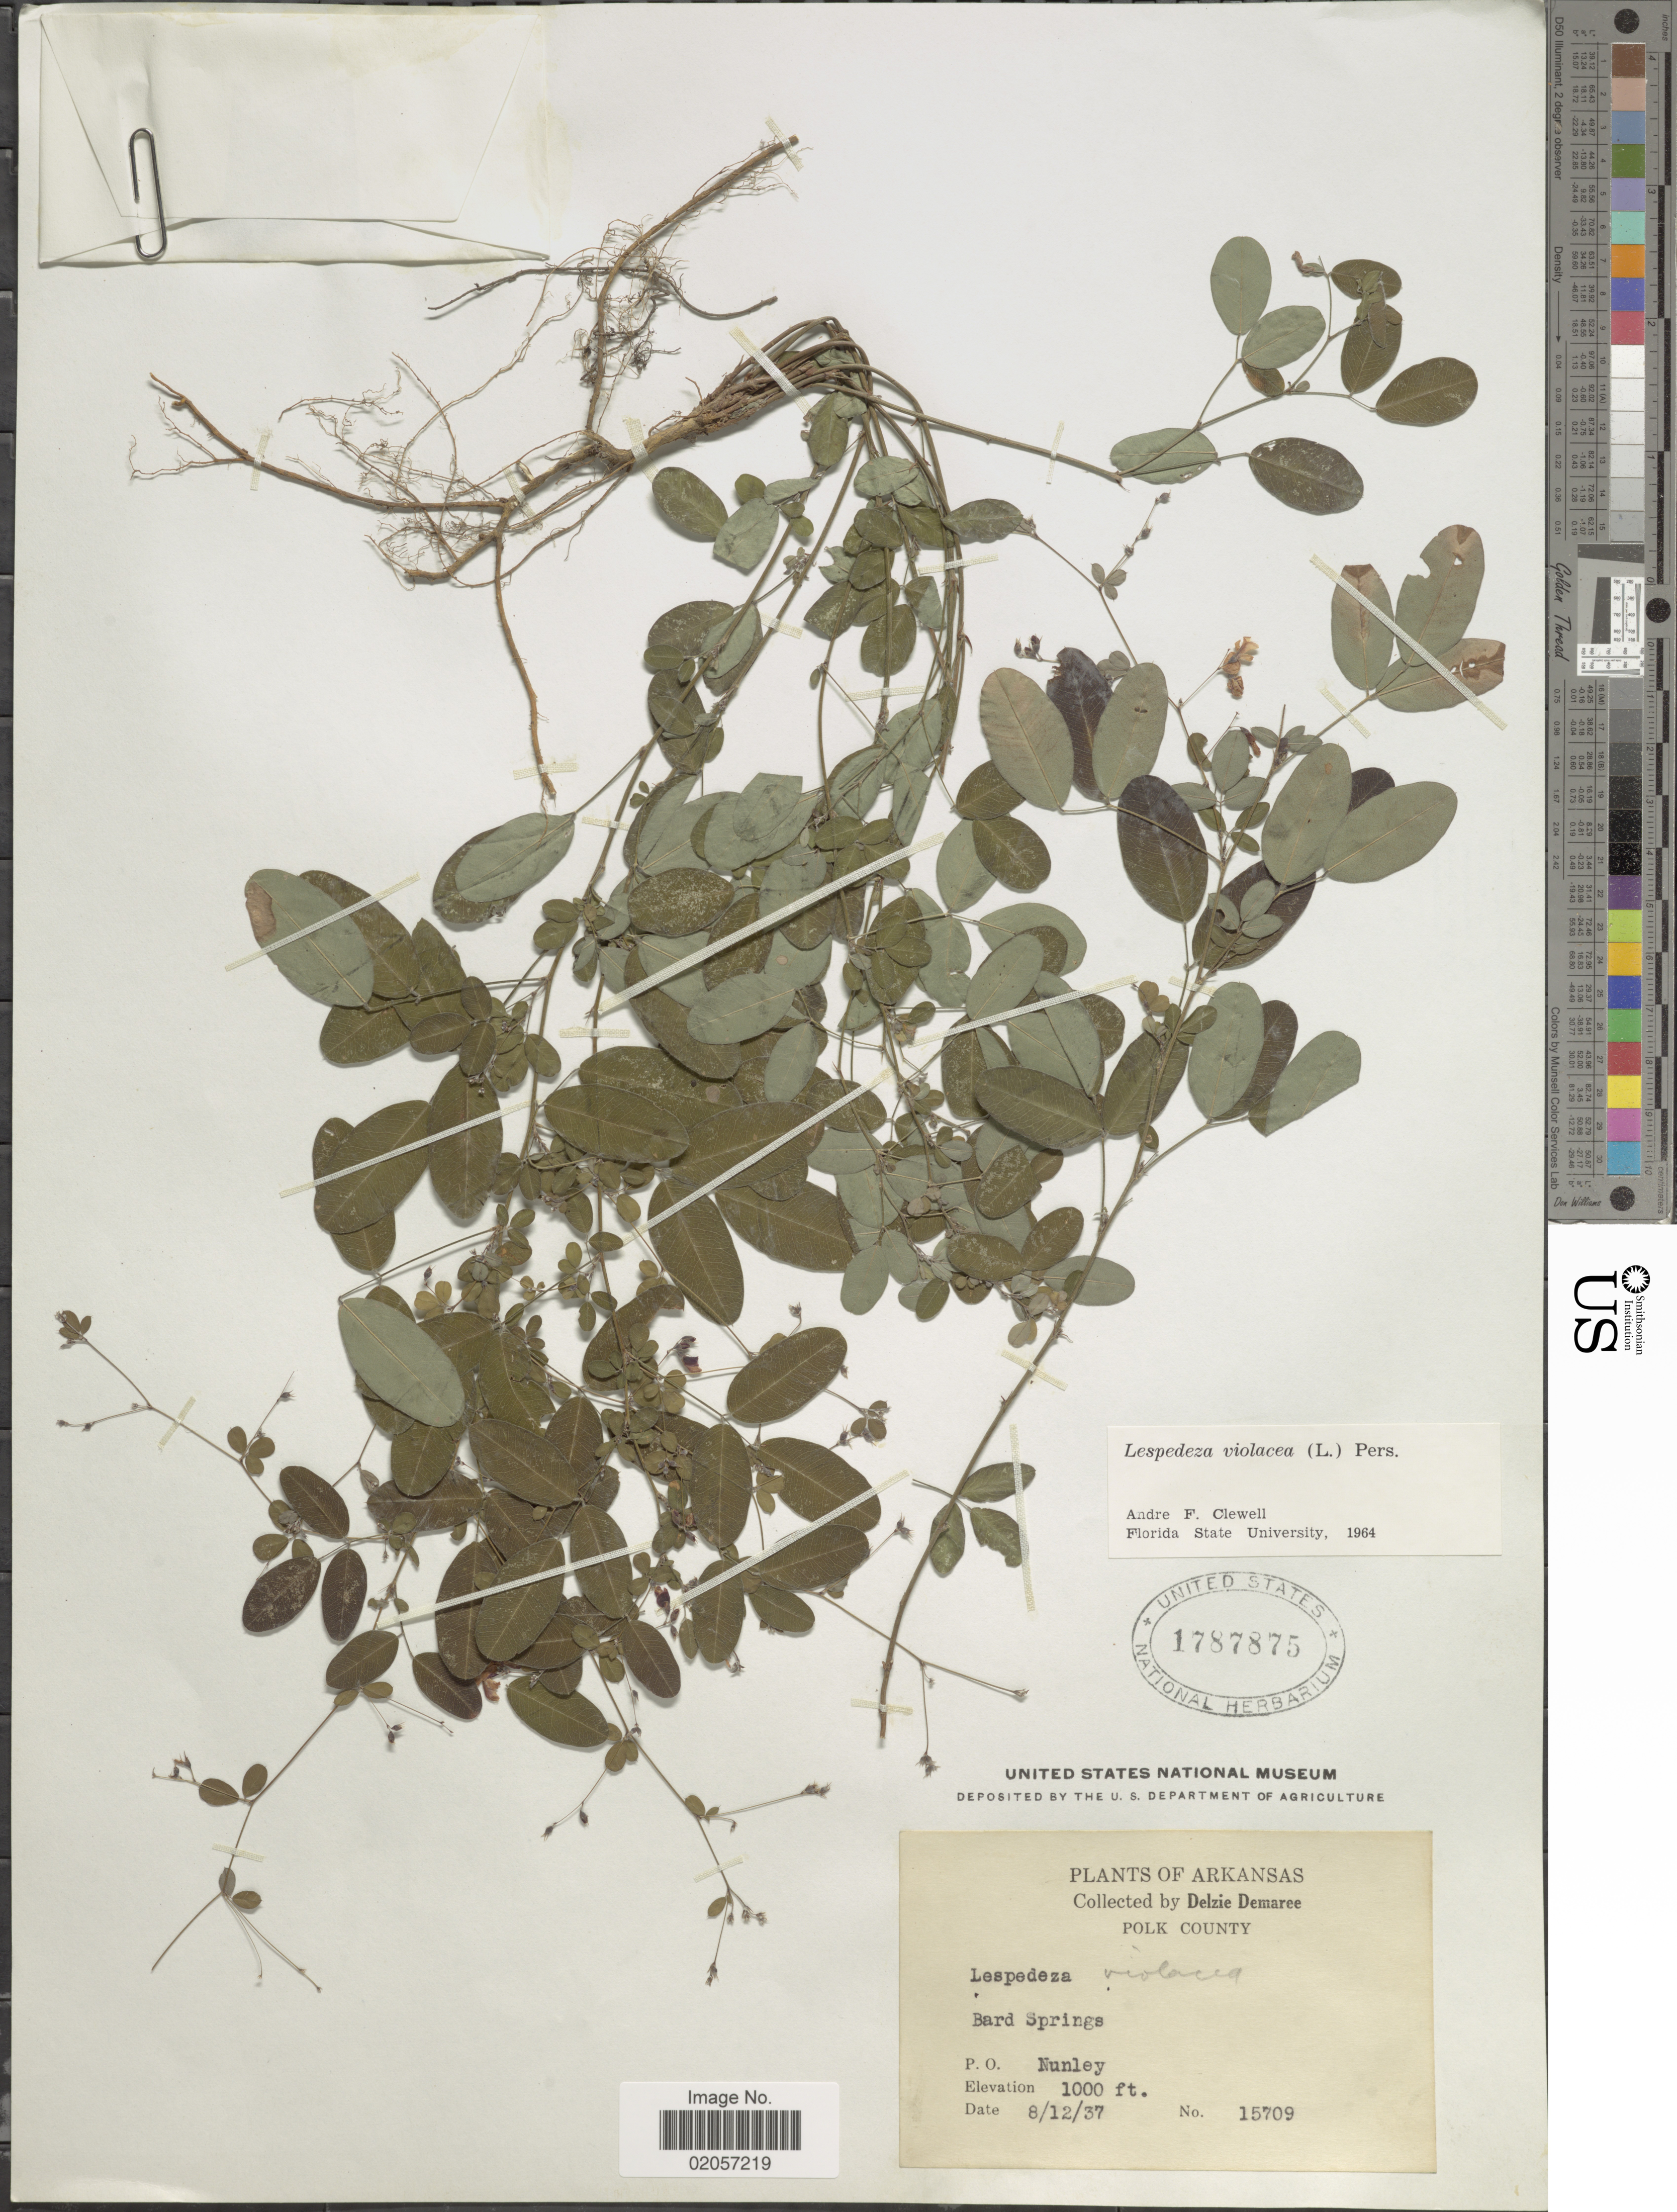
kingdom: Plantae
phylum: Tracheophyta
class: Magnoliopsida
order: Fabales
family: Fabaceae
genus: Lespedeza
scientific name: Lespedeza violacea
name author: (L.) Pers.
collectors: D. Demaree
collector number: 15709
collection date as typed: Transcribed d/m/y: 12/8/37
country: United States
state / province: Arkansas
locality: Arkansas, Bard Springs. Polk County.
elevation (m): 305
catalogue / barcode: US 1787875